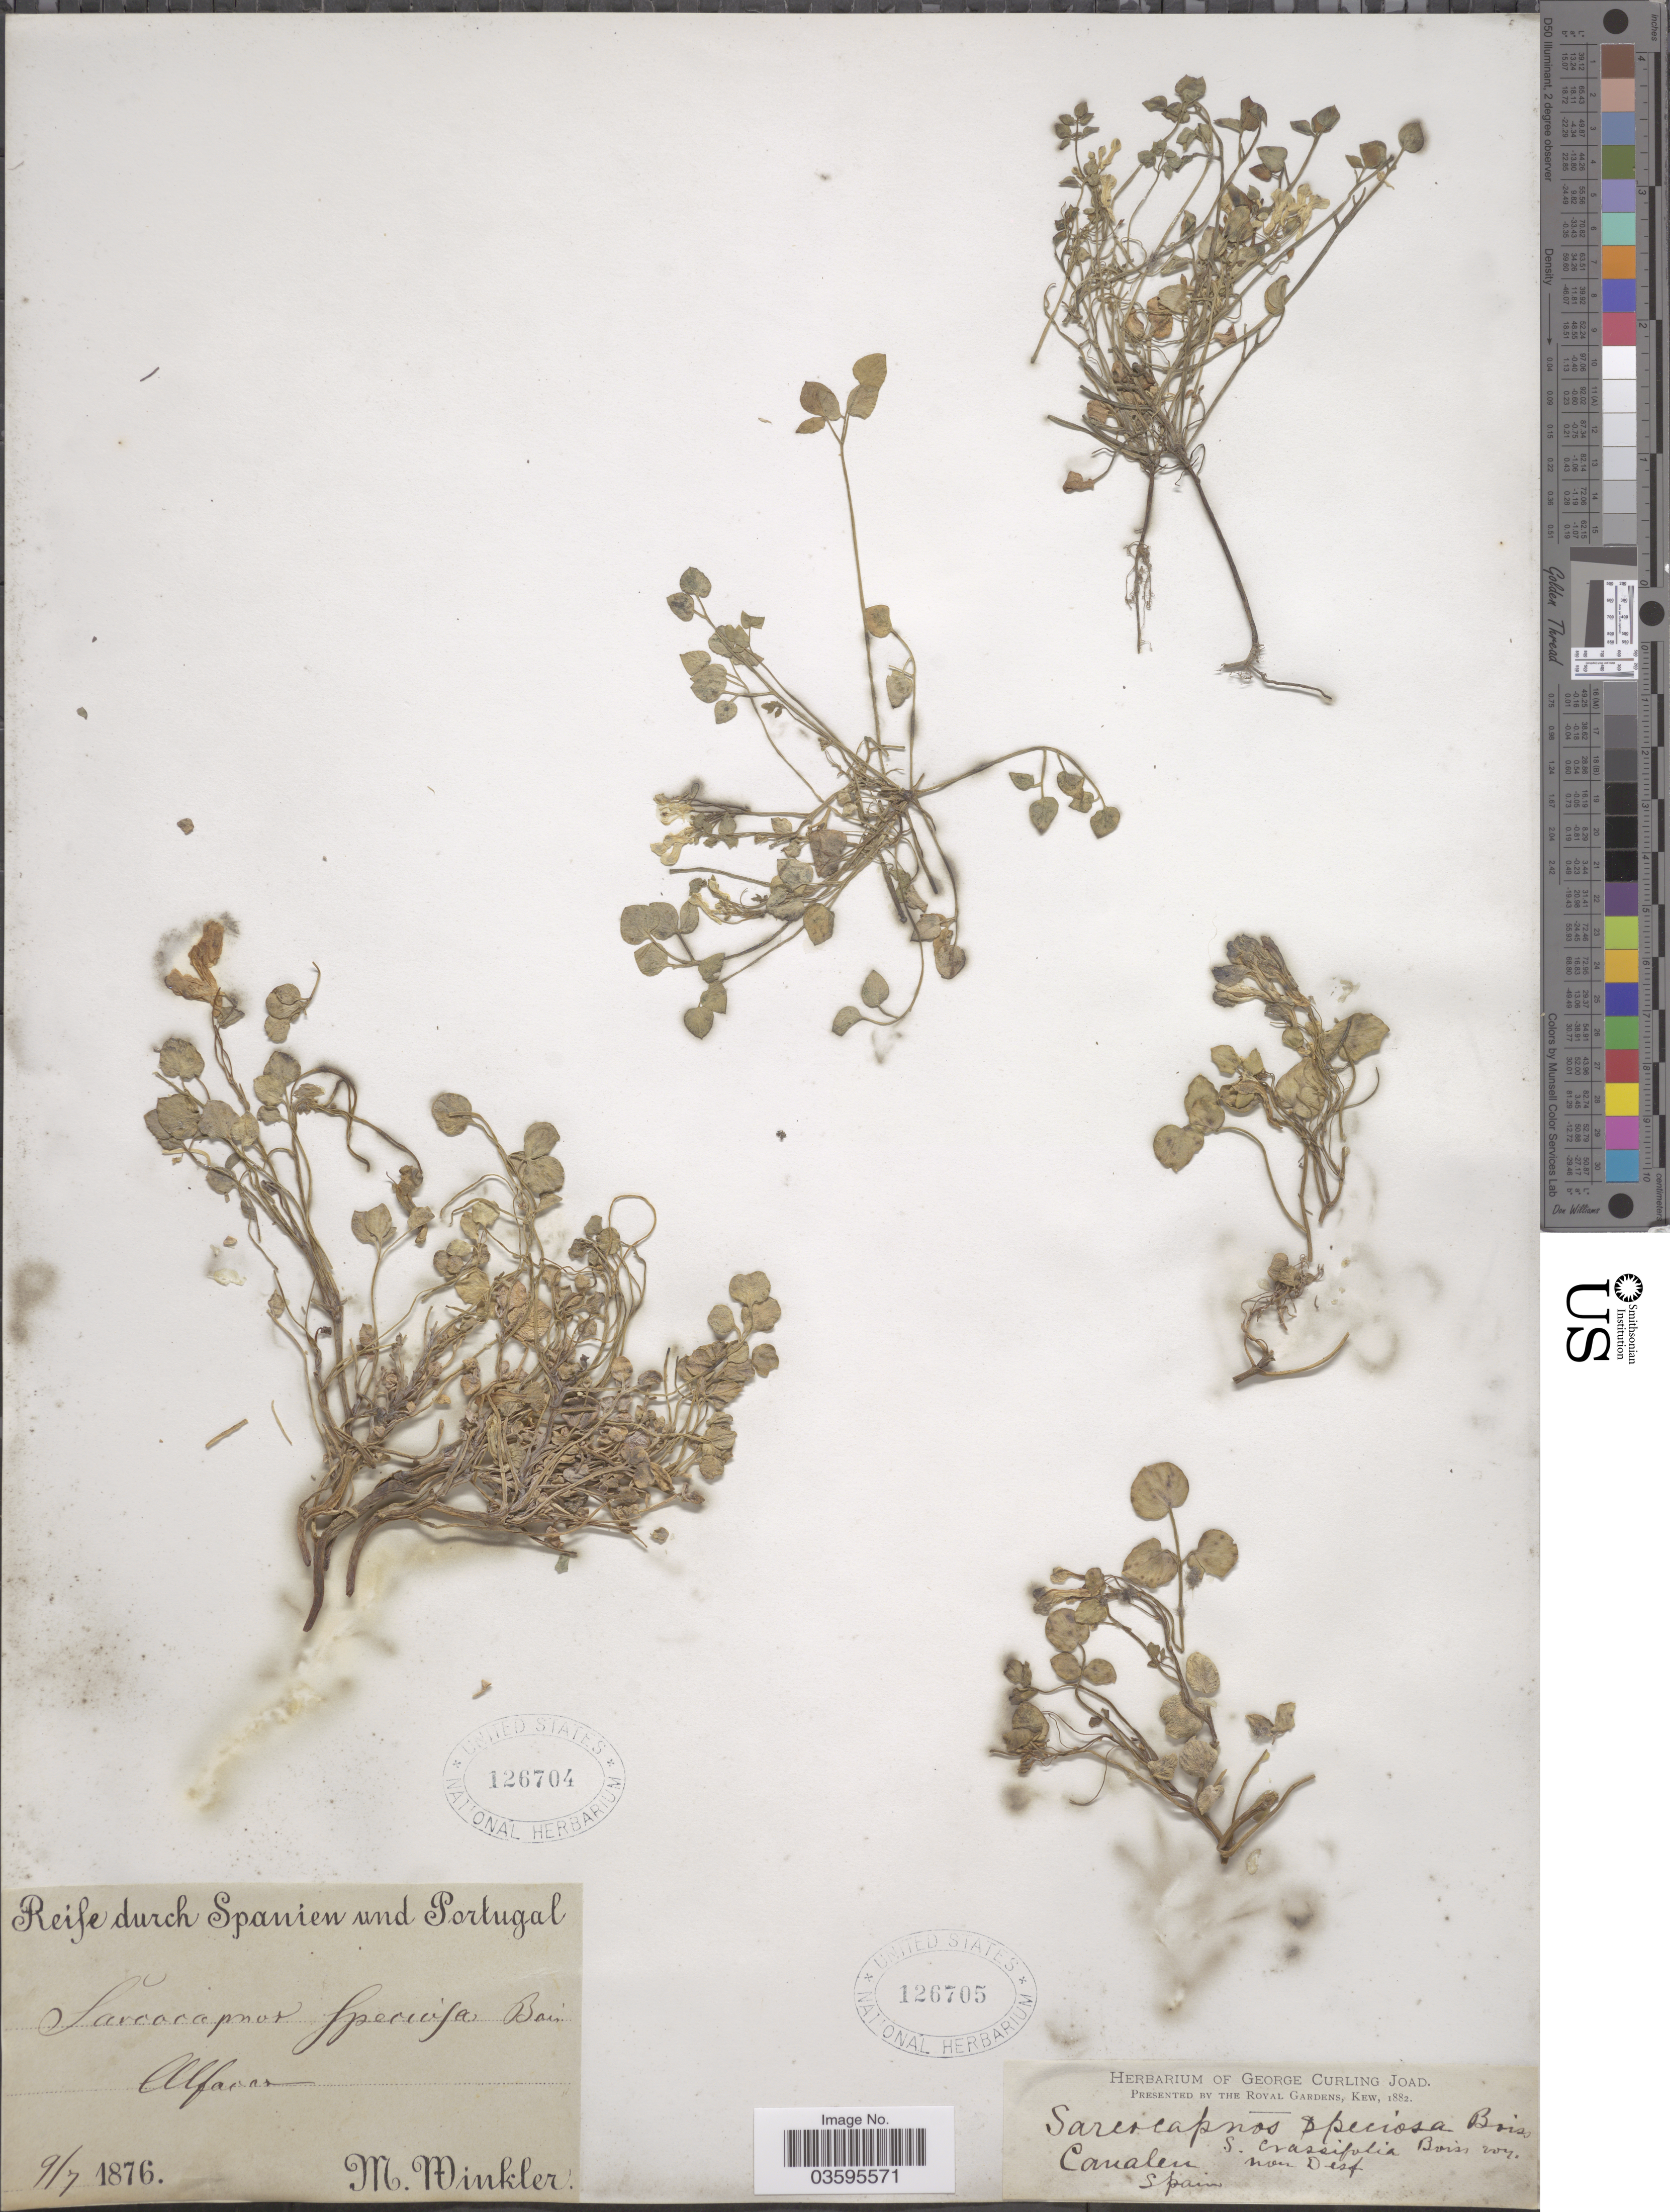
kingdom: Plantae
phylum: Tracheophyta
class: Magnoliopsida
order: Ranunculales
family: Papaveraceae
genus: Sarcocapnos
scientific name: Sarcocapnos speciosa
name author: Boiss.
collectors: M. Winkler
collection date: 1876-07-09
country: Spain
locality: Spanien und Portugal. Alfacar.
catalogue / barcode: US 126704